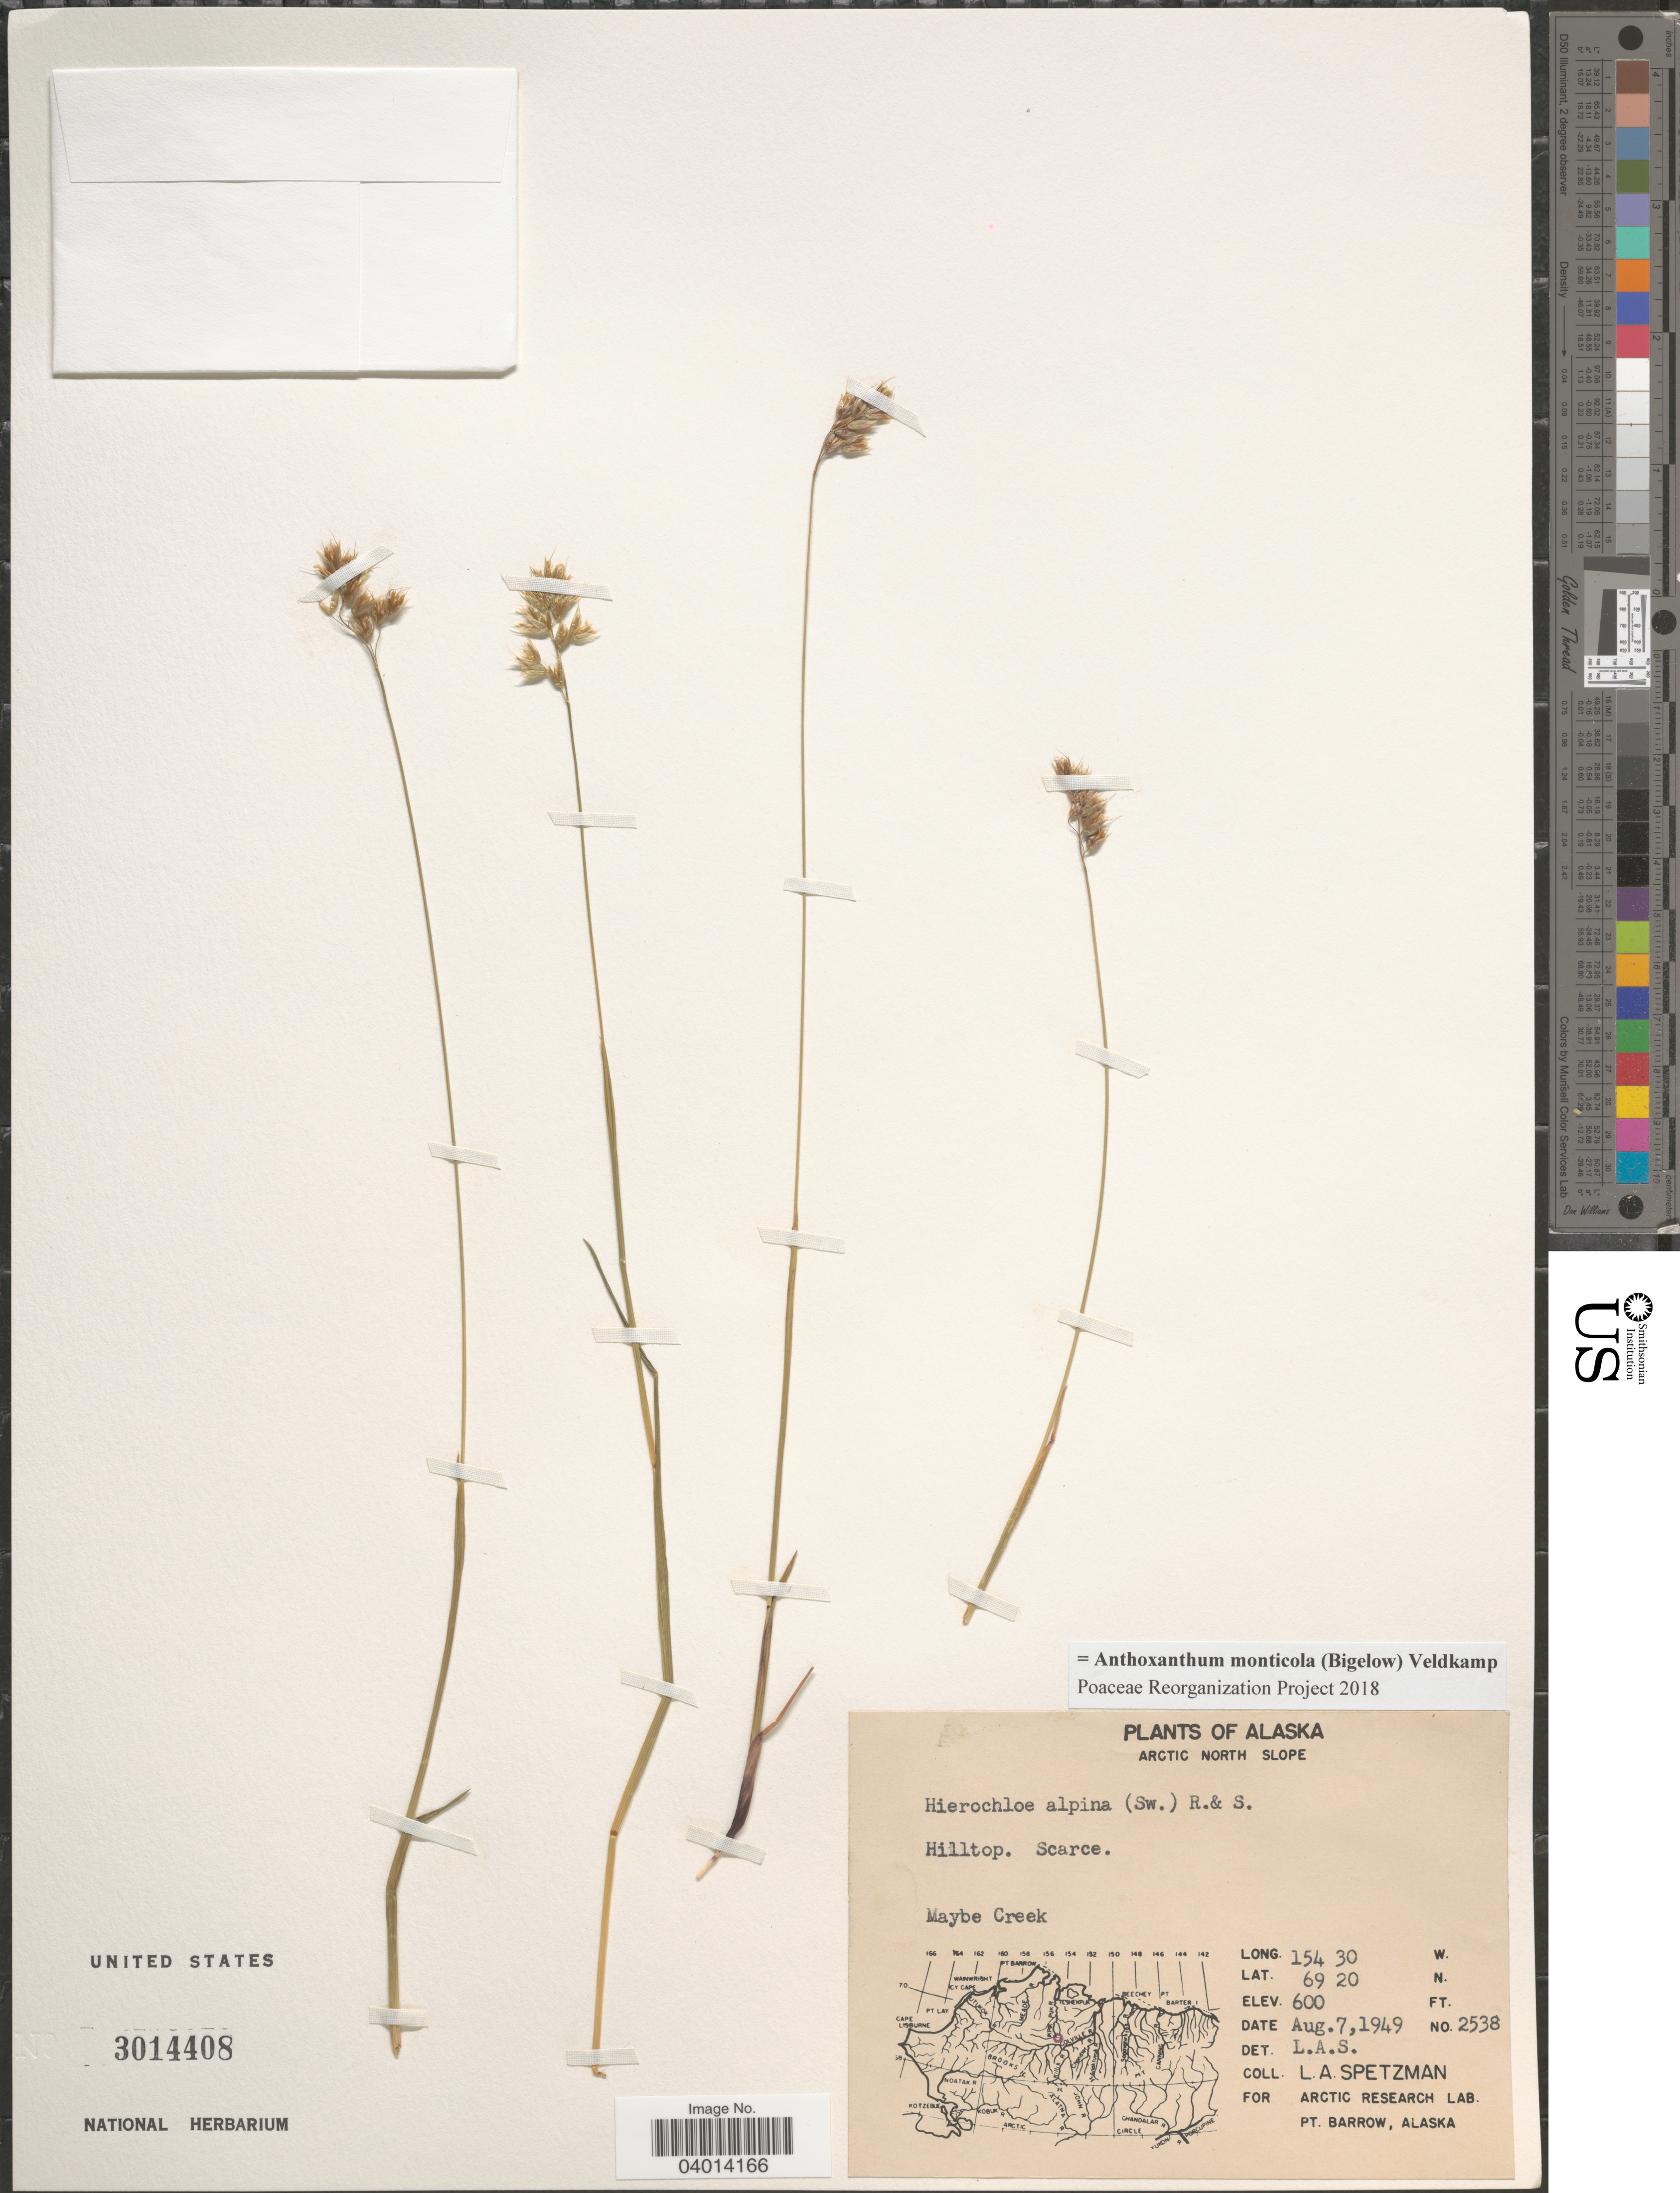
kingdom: Plantae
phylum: Tracheophyta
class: Liliopsida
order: Poales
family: Poaceae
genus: Anthoxanthum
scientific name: Anthoxanthum monticola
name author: (Bigelow) Veldkamp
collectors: L. Spetzman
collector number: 2538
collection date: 1949-08-07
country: United States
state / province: Alaska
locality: Arctic North Slope. Maybe Creek.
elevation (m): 183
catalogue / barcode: US 3014408